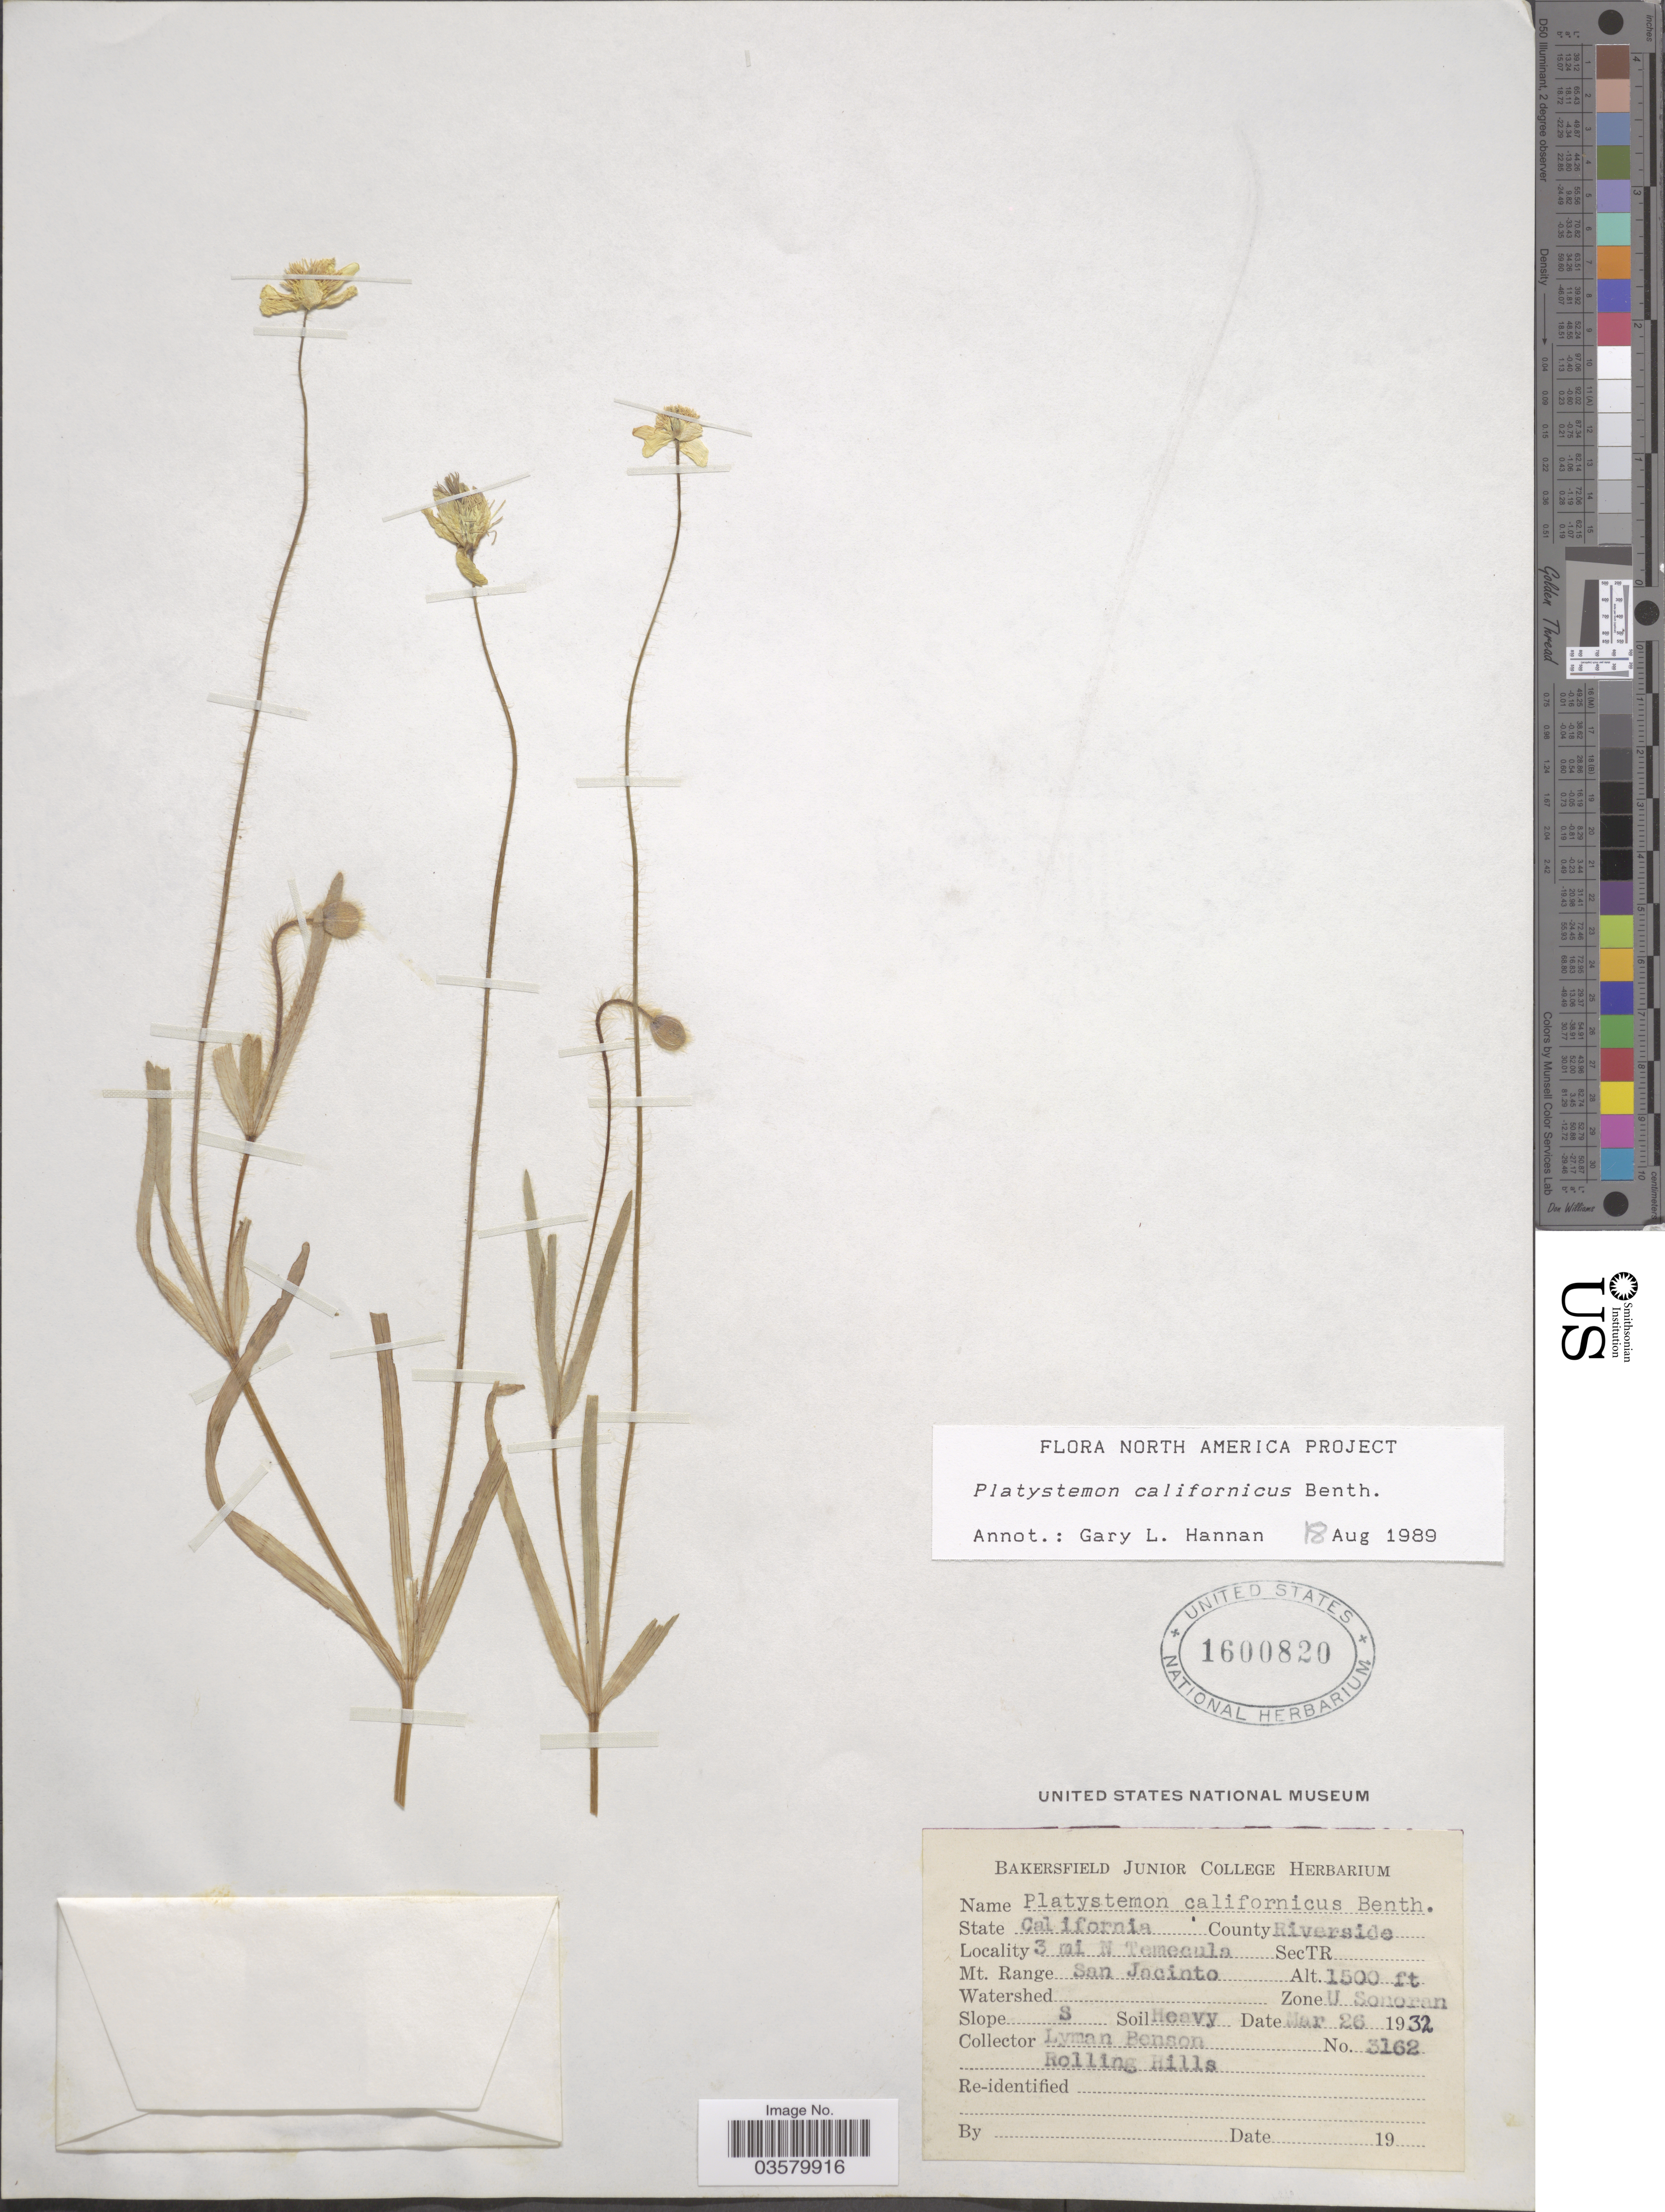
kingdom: Plantae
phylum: Tracheophyta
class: Magnoliopsida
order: Ranunculales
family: Papaveraceae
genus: Platystemon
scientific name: Platystemon californicus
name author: Benth.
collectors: L. D. Benson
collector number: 3162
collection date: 1932-03-26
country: United States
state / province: California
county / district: Riverside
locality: County Riverside. 3 mi N Temecula SecTR. Mt. Range San Jacinto. Zone U Sonoran.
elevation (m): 457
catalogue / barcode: US 1600820